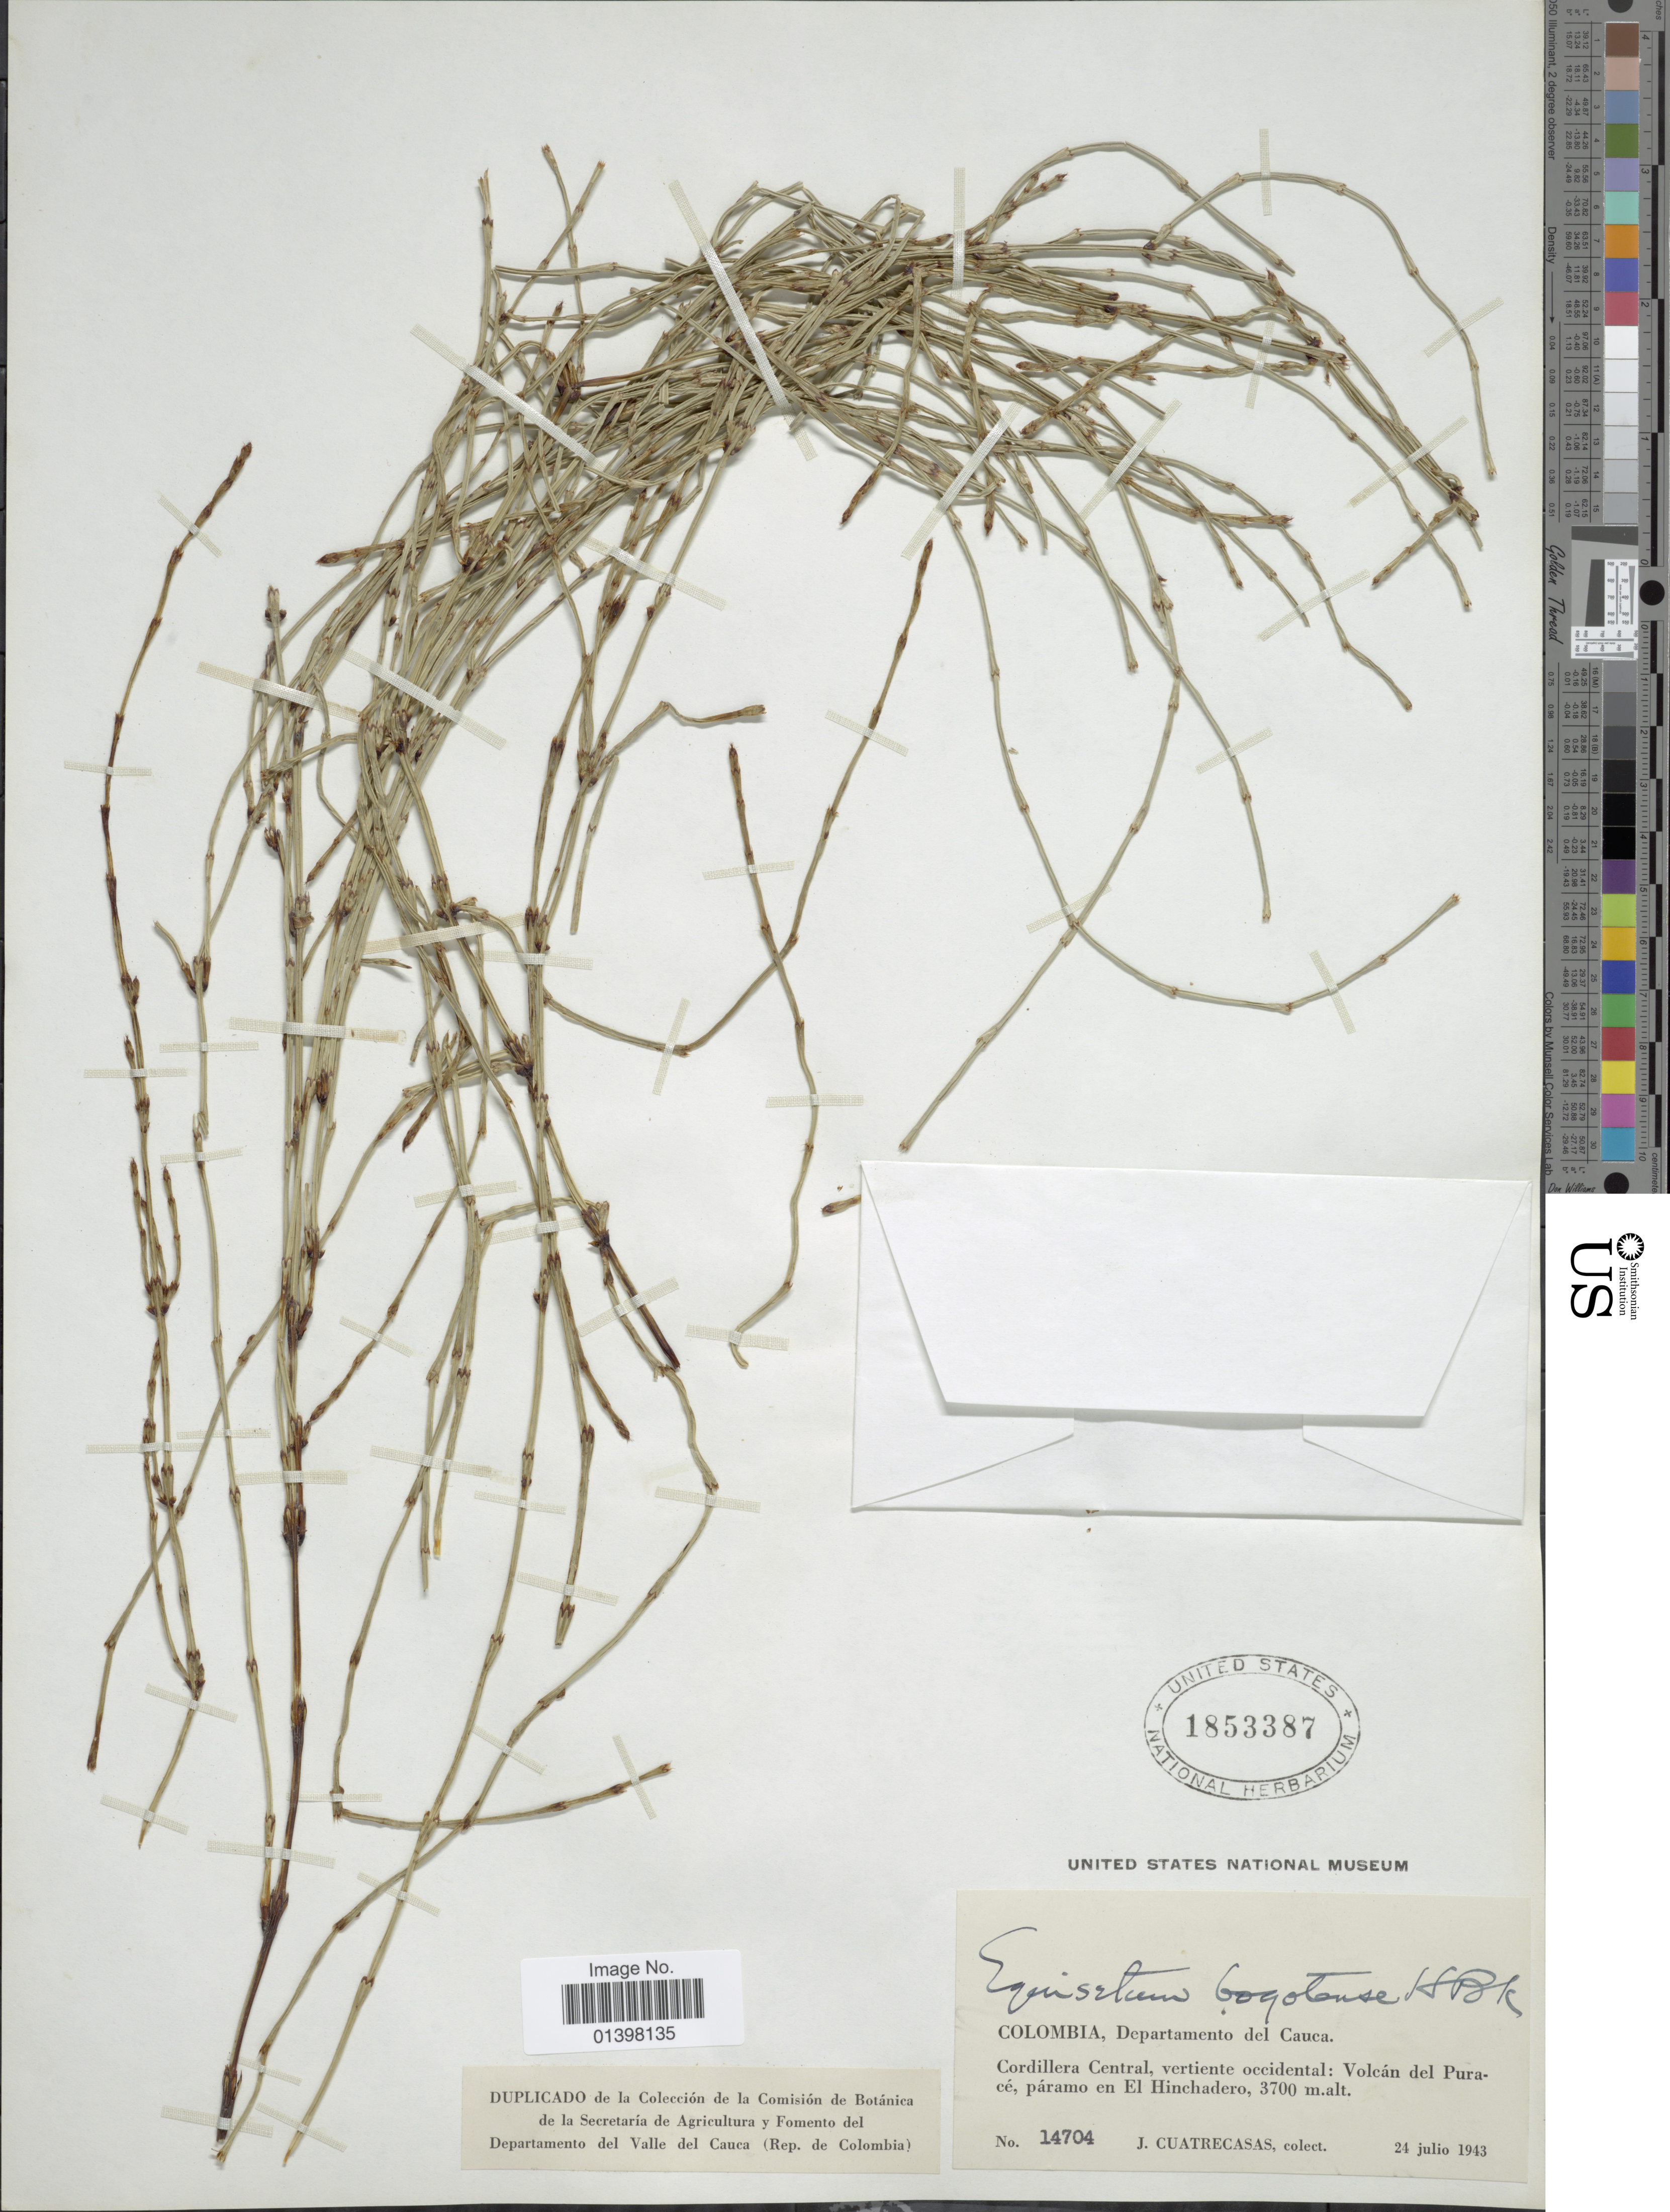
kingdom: Plantae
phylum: Tracheophyta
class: Polypodiopsida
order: Equisetales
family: Equisetaceae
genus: Equisetum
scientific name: Equisetum bogotense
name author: Kunth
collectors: J. Cuatrecasas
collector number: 14704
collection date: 1943-07-24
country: Colombia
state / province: Cauca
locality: Cordillera central, vertiente occidental: Volcán del Puracé, páramo en El Hinchadero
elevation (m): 3700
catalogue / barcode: US 1853387